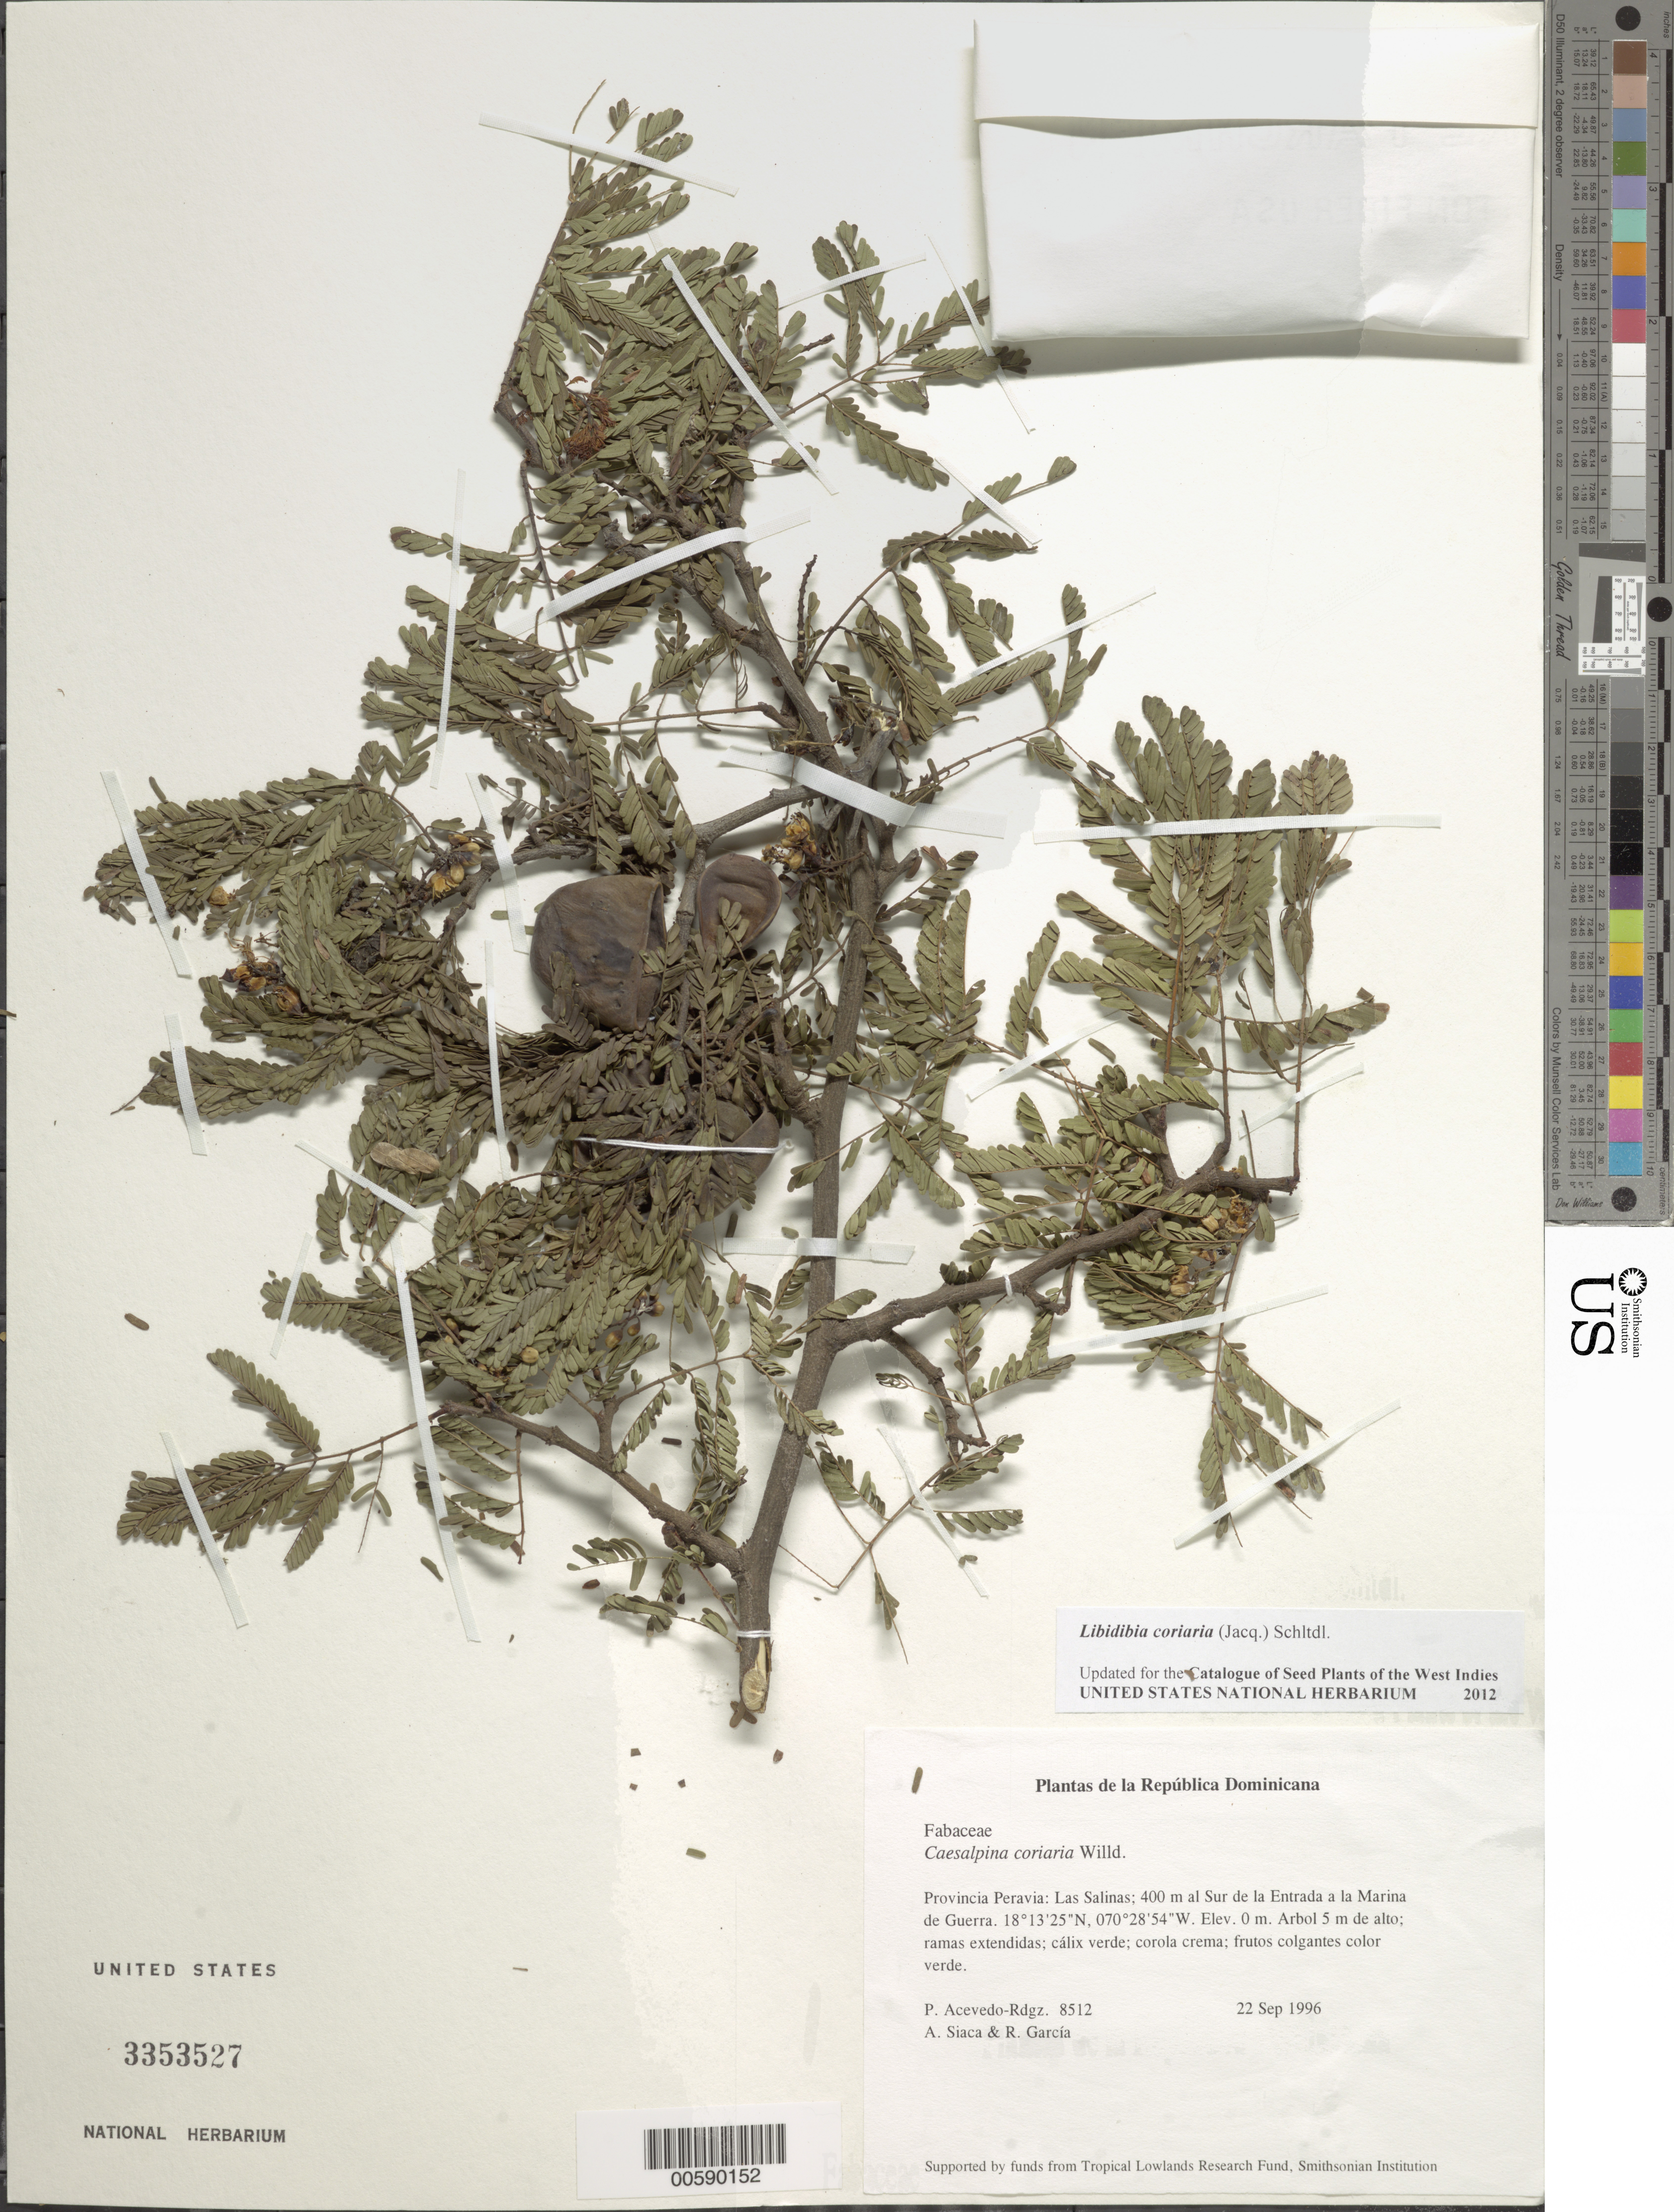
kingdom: Plantae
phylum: Tracheophyta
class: Magnoliopsida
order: Fabales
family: Fabaceae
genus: Libidibia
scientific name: Libidibia coriaria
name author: (Jacq.) Schltdl.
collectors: P. Acevedo-Rodr., A. Siaca & R. G. García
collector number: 8512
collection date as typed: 22 Sep 1996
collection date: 1996-09-22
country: Dominican Republic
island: Hispaniola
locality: Provincia Peravia: Las Salinas; 400 m al Sur de la Entrada a la Marina de guerra.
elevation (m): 0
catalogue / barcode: US 3353527